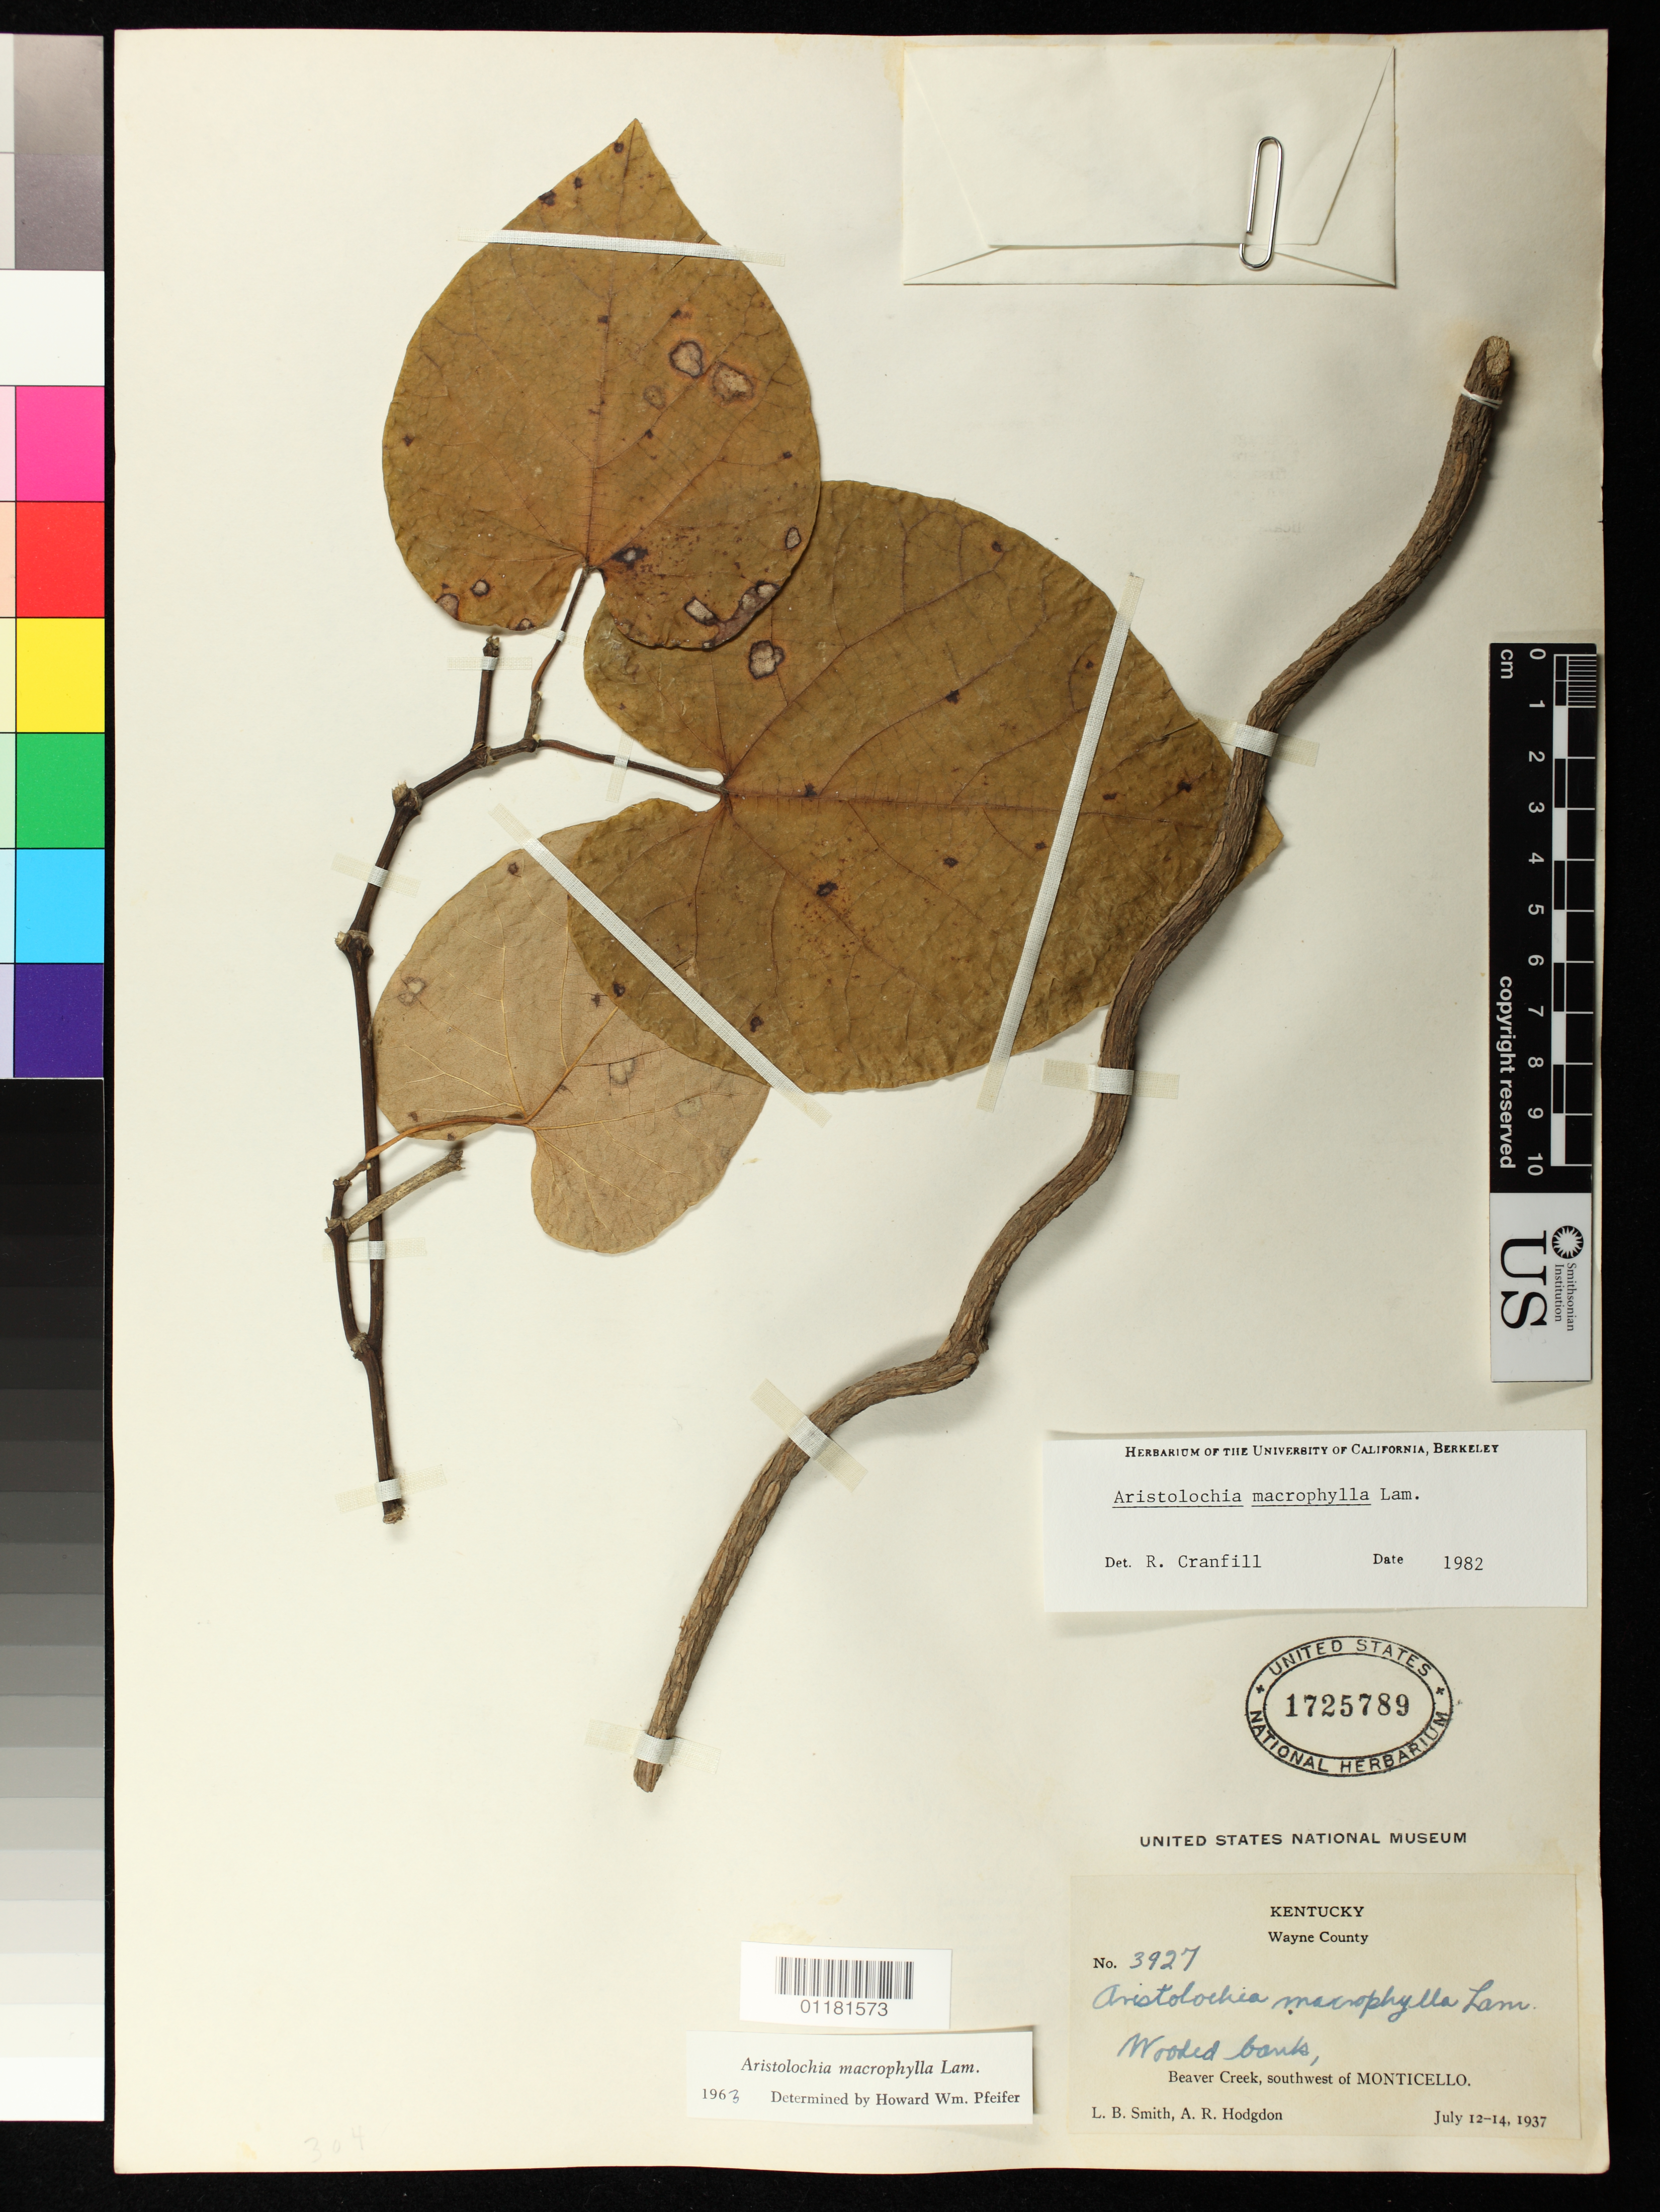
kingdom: Plantae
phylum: Tracheophyta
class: Magnoliopsida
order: Piperales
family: Aristolochiaceae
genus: Aristolochia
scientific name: Aristolochia macrophylla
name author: Lam.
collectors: L. Smith & A. R. Hodgdon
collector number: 3927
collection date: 1937-07-12/1937-07-14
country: United States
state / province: Kentucky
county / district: Wayne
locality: Beaver Creek, southwest of Monticello, Wayne County Wooded banks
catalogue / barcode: US 1725789